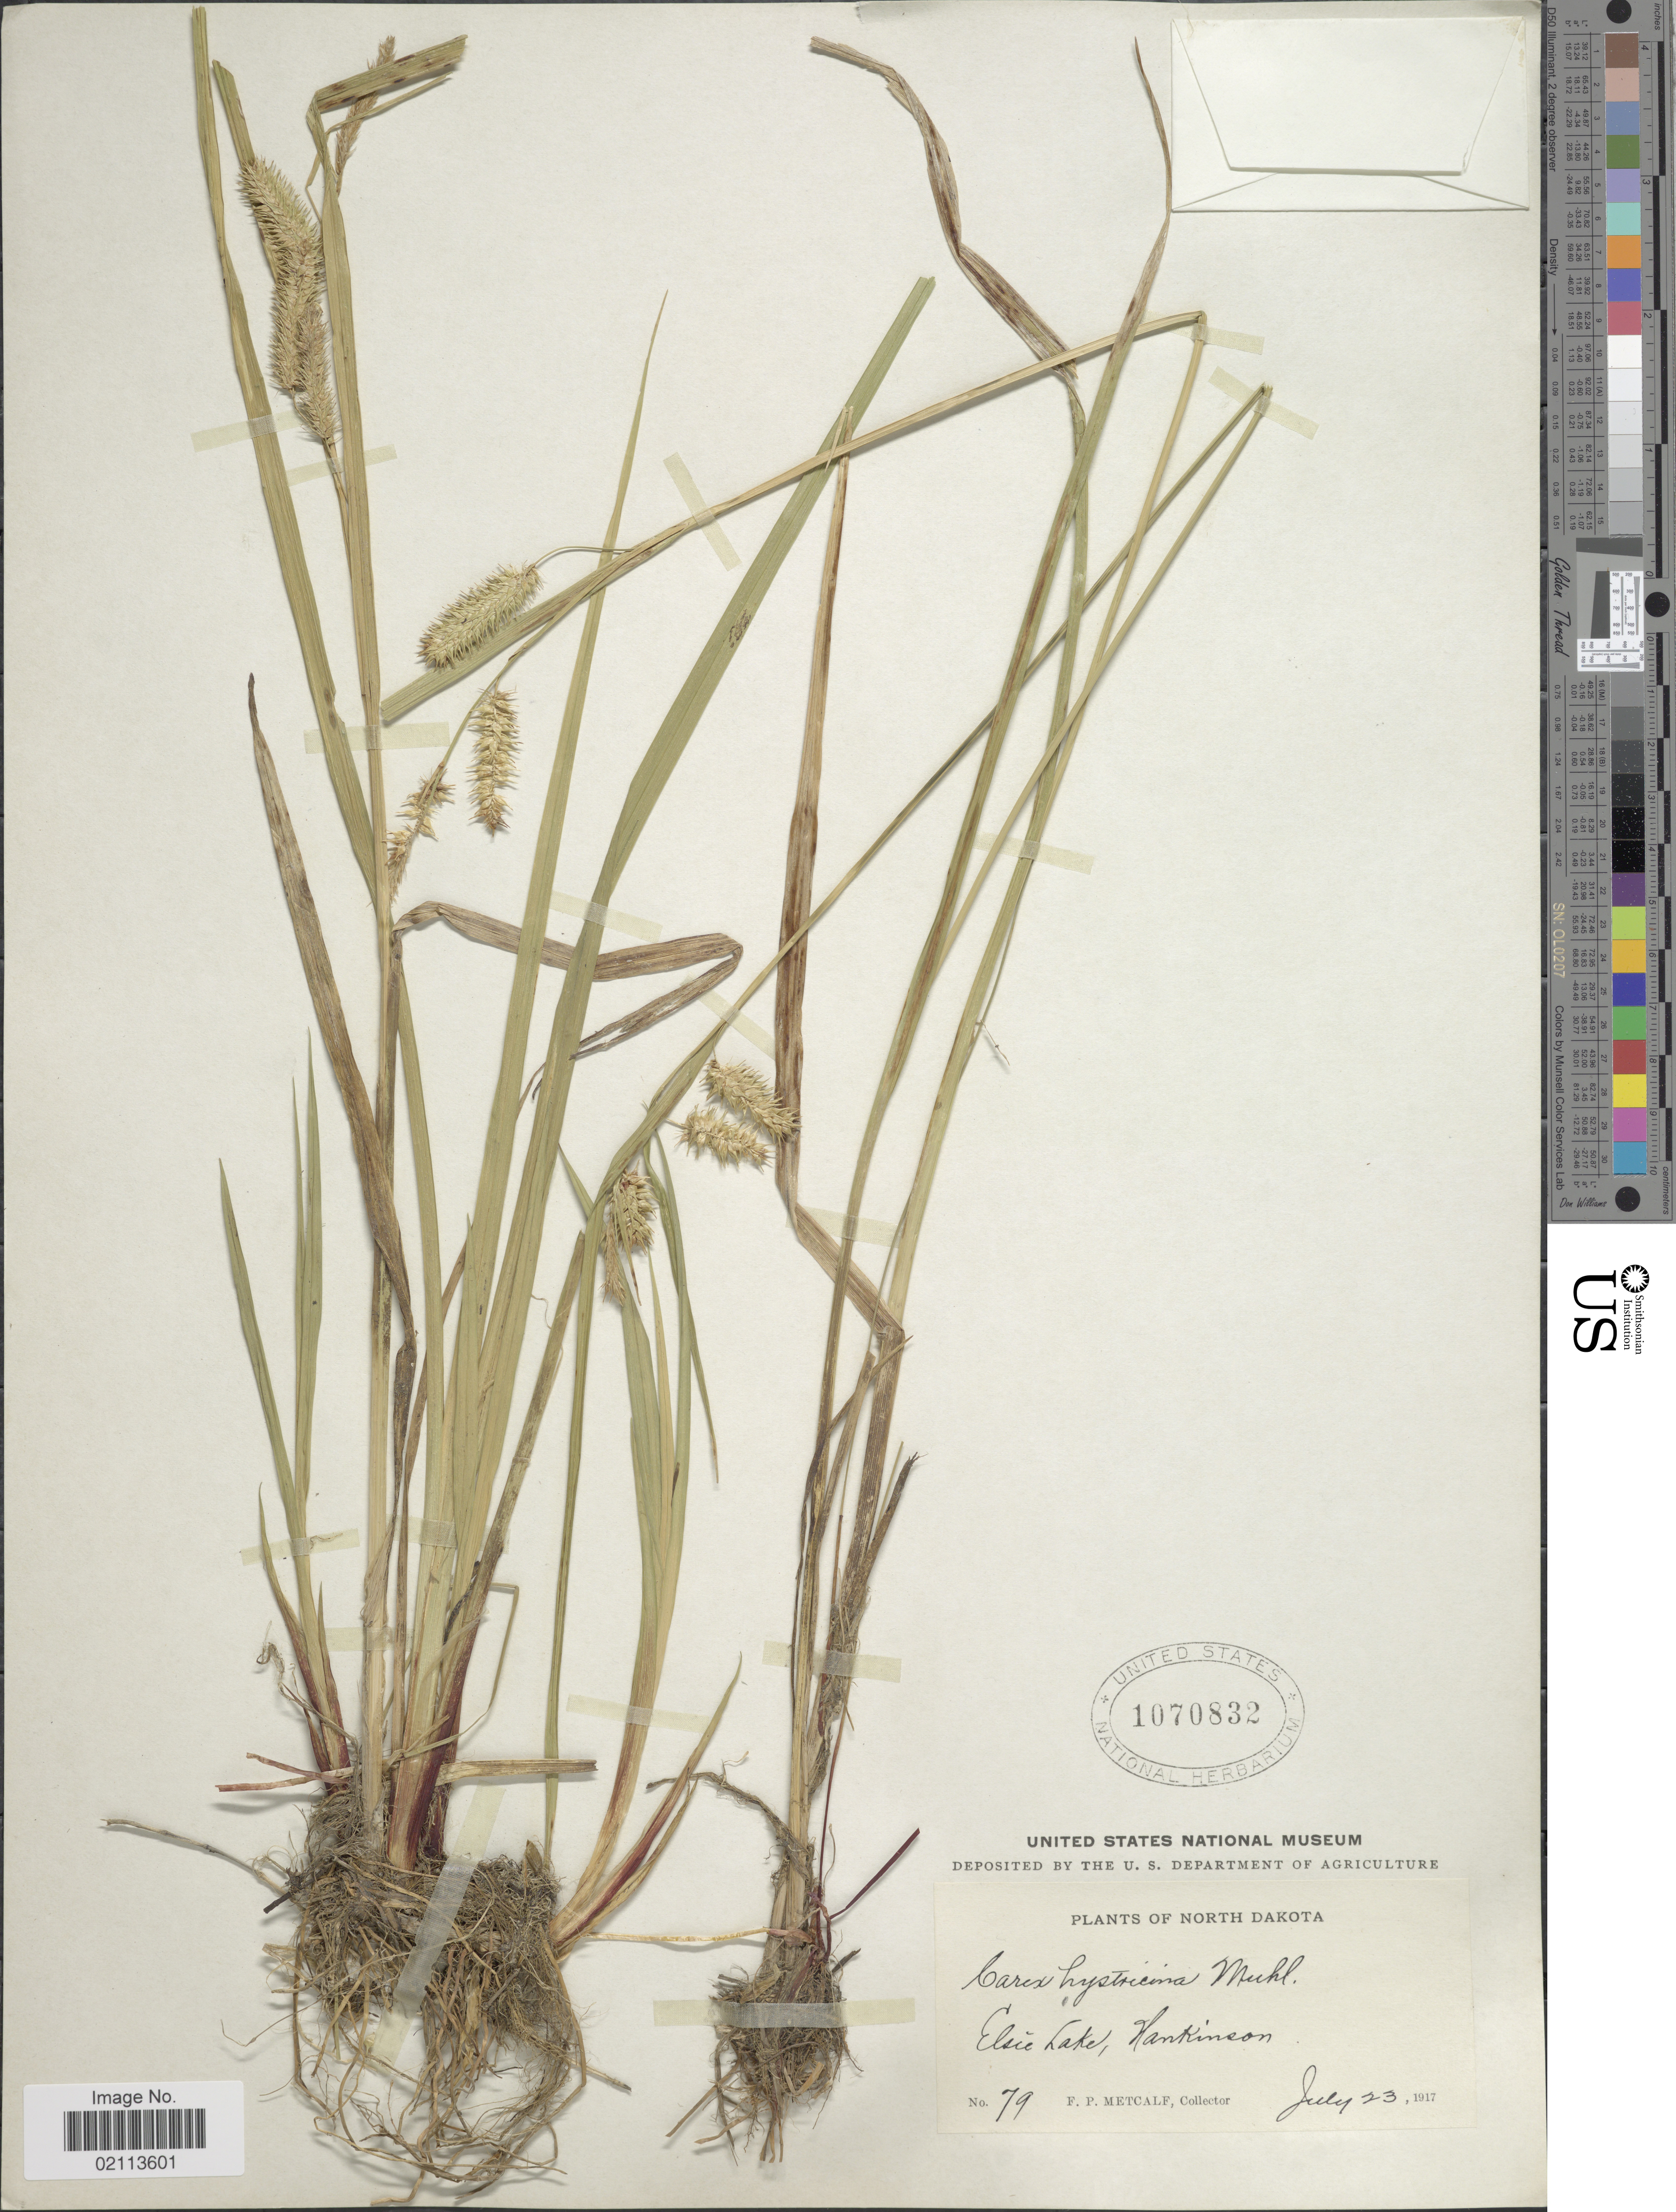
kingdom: Plantae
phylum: Tracheophyta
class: Liliopsida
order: Poales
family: Cyperaceae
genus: Carex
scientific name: Carex hystericina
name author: Muhl. ex Willd.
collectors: F. Metcalf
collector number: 79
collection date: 1917-07-23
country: United States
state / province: North Dakota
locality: Elsic Lake, Hankinson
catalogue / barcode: US 1070832